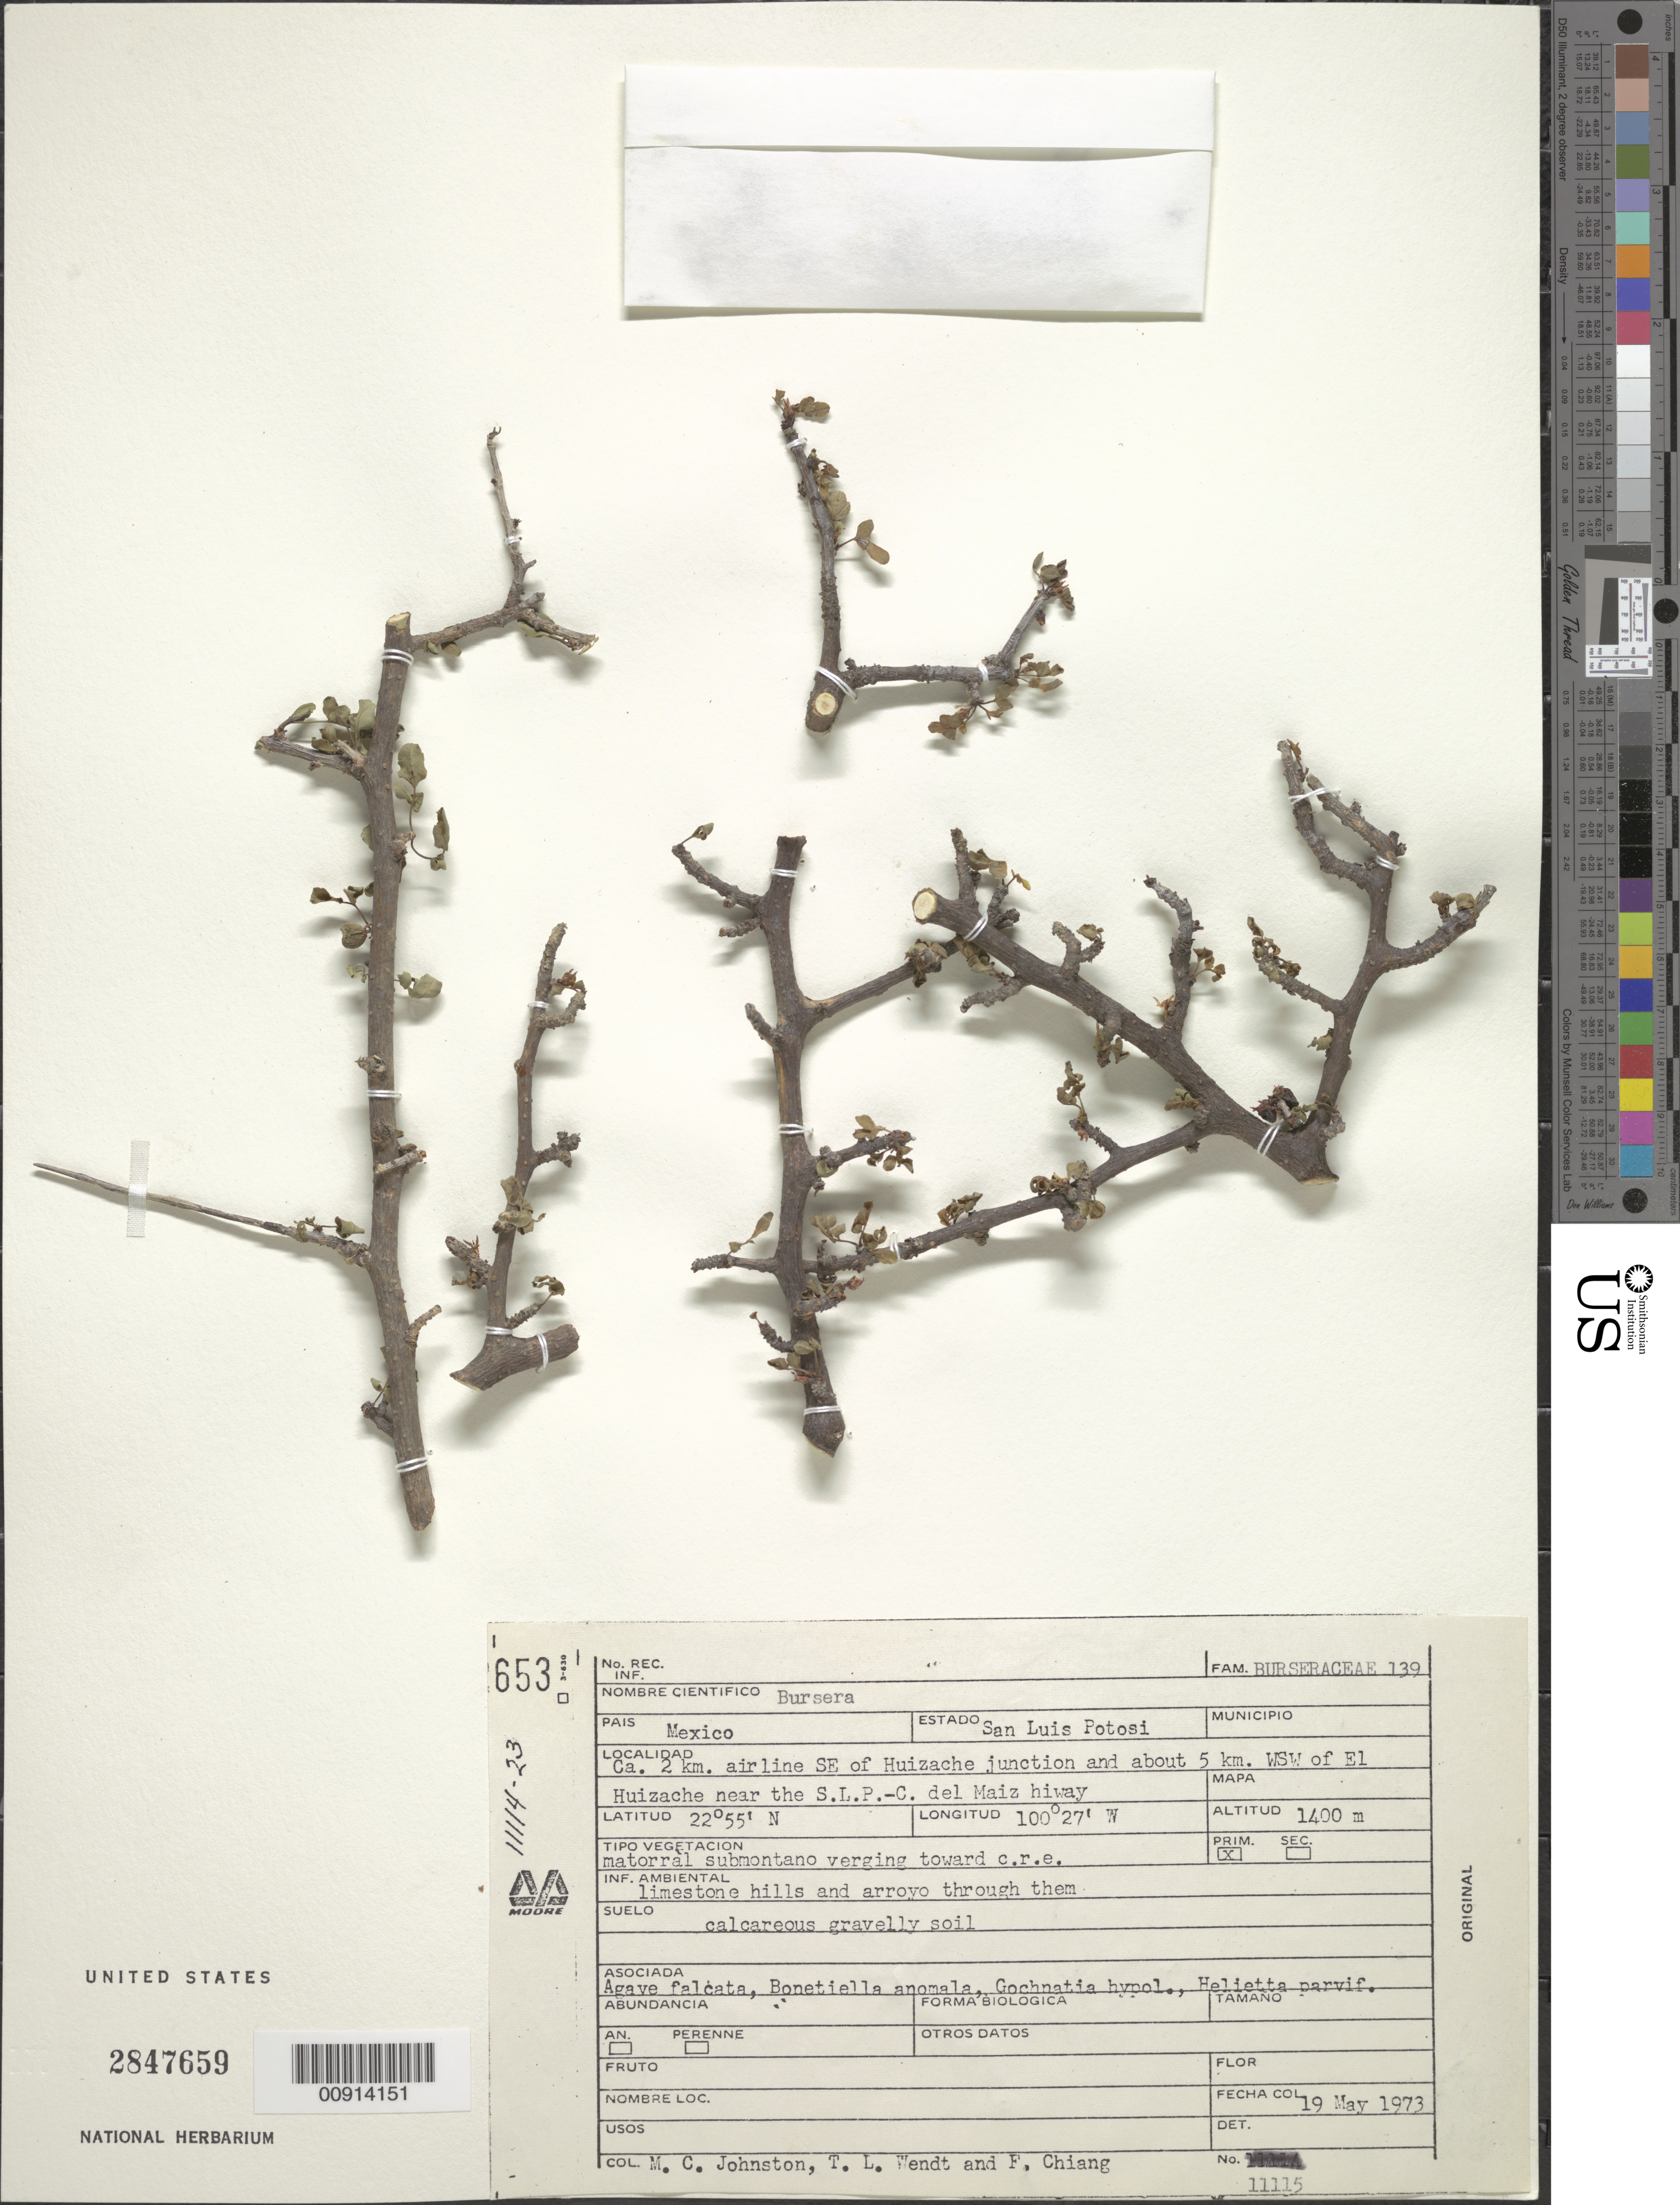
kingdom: Plantae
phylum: Tracheophyta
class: Magnoliopsida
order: Sapindales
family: Burseraceae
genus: Bursera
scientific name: Bursera sp.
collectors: M. Johnston, T. L. Wendt & F. Chiang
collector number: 11115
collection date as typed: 19 May 1973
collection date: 1973-05-19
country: Mexico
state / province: San Luis Potosí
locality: Ca. 2 km. airline SE of Huizache junction and about 5 km. WSW of El Huizache near the S.L.P. - C. del Maíz Hwy. Estado San Luis Potosí.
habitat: Matorral submontano verging toward c.r.e. Limestone hills and arroyo through them. Calcareous gravelly soil. Asociada Agave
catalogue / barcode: US 2847659